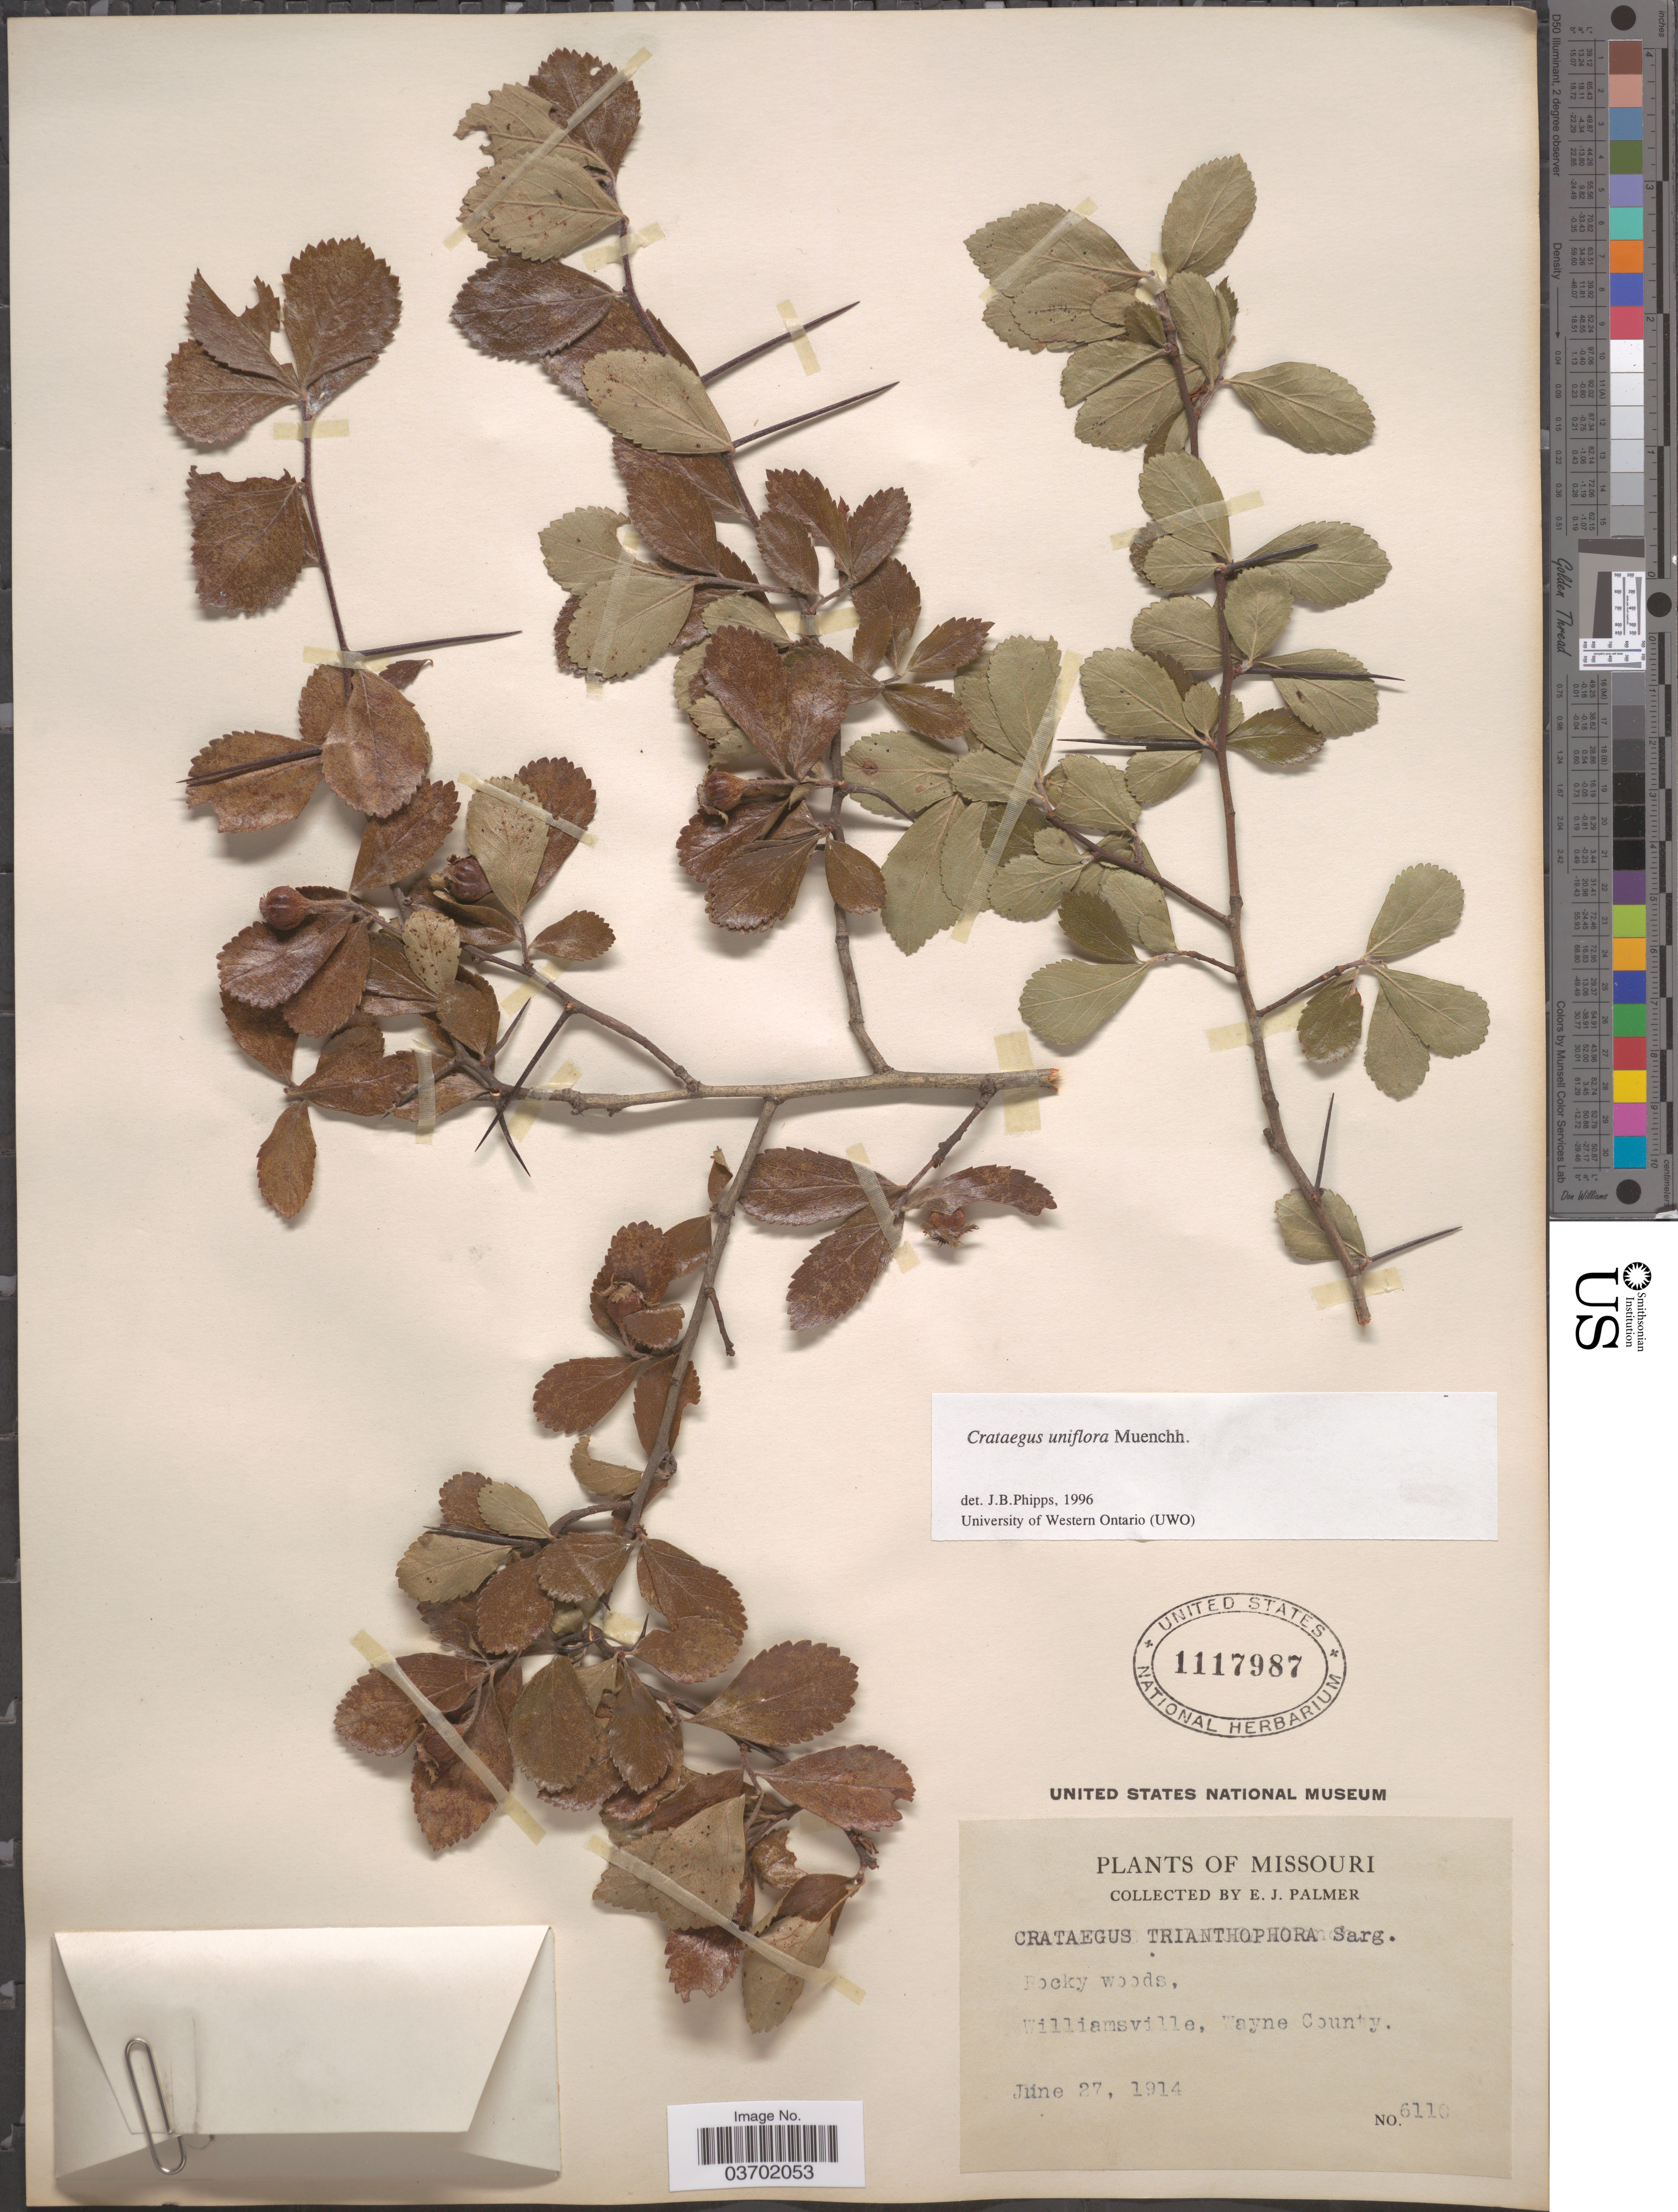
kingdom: Plantae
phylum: Tracheophyta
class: Magnoliopsida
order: Rosales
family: Rosaceae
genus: Crataegus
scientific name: Crataegus uniflora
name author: Münchh.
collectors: E. J. Palmer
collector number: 6110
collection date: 1914-06-27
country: United States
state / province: Missouri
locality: Williamsville, Wayne County.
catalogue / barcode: US 1117987